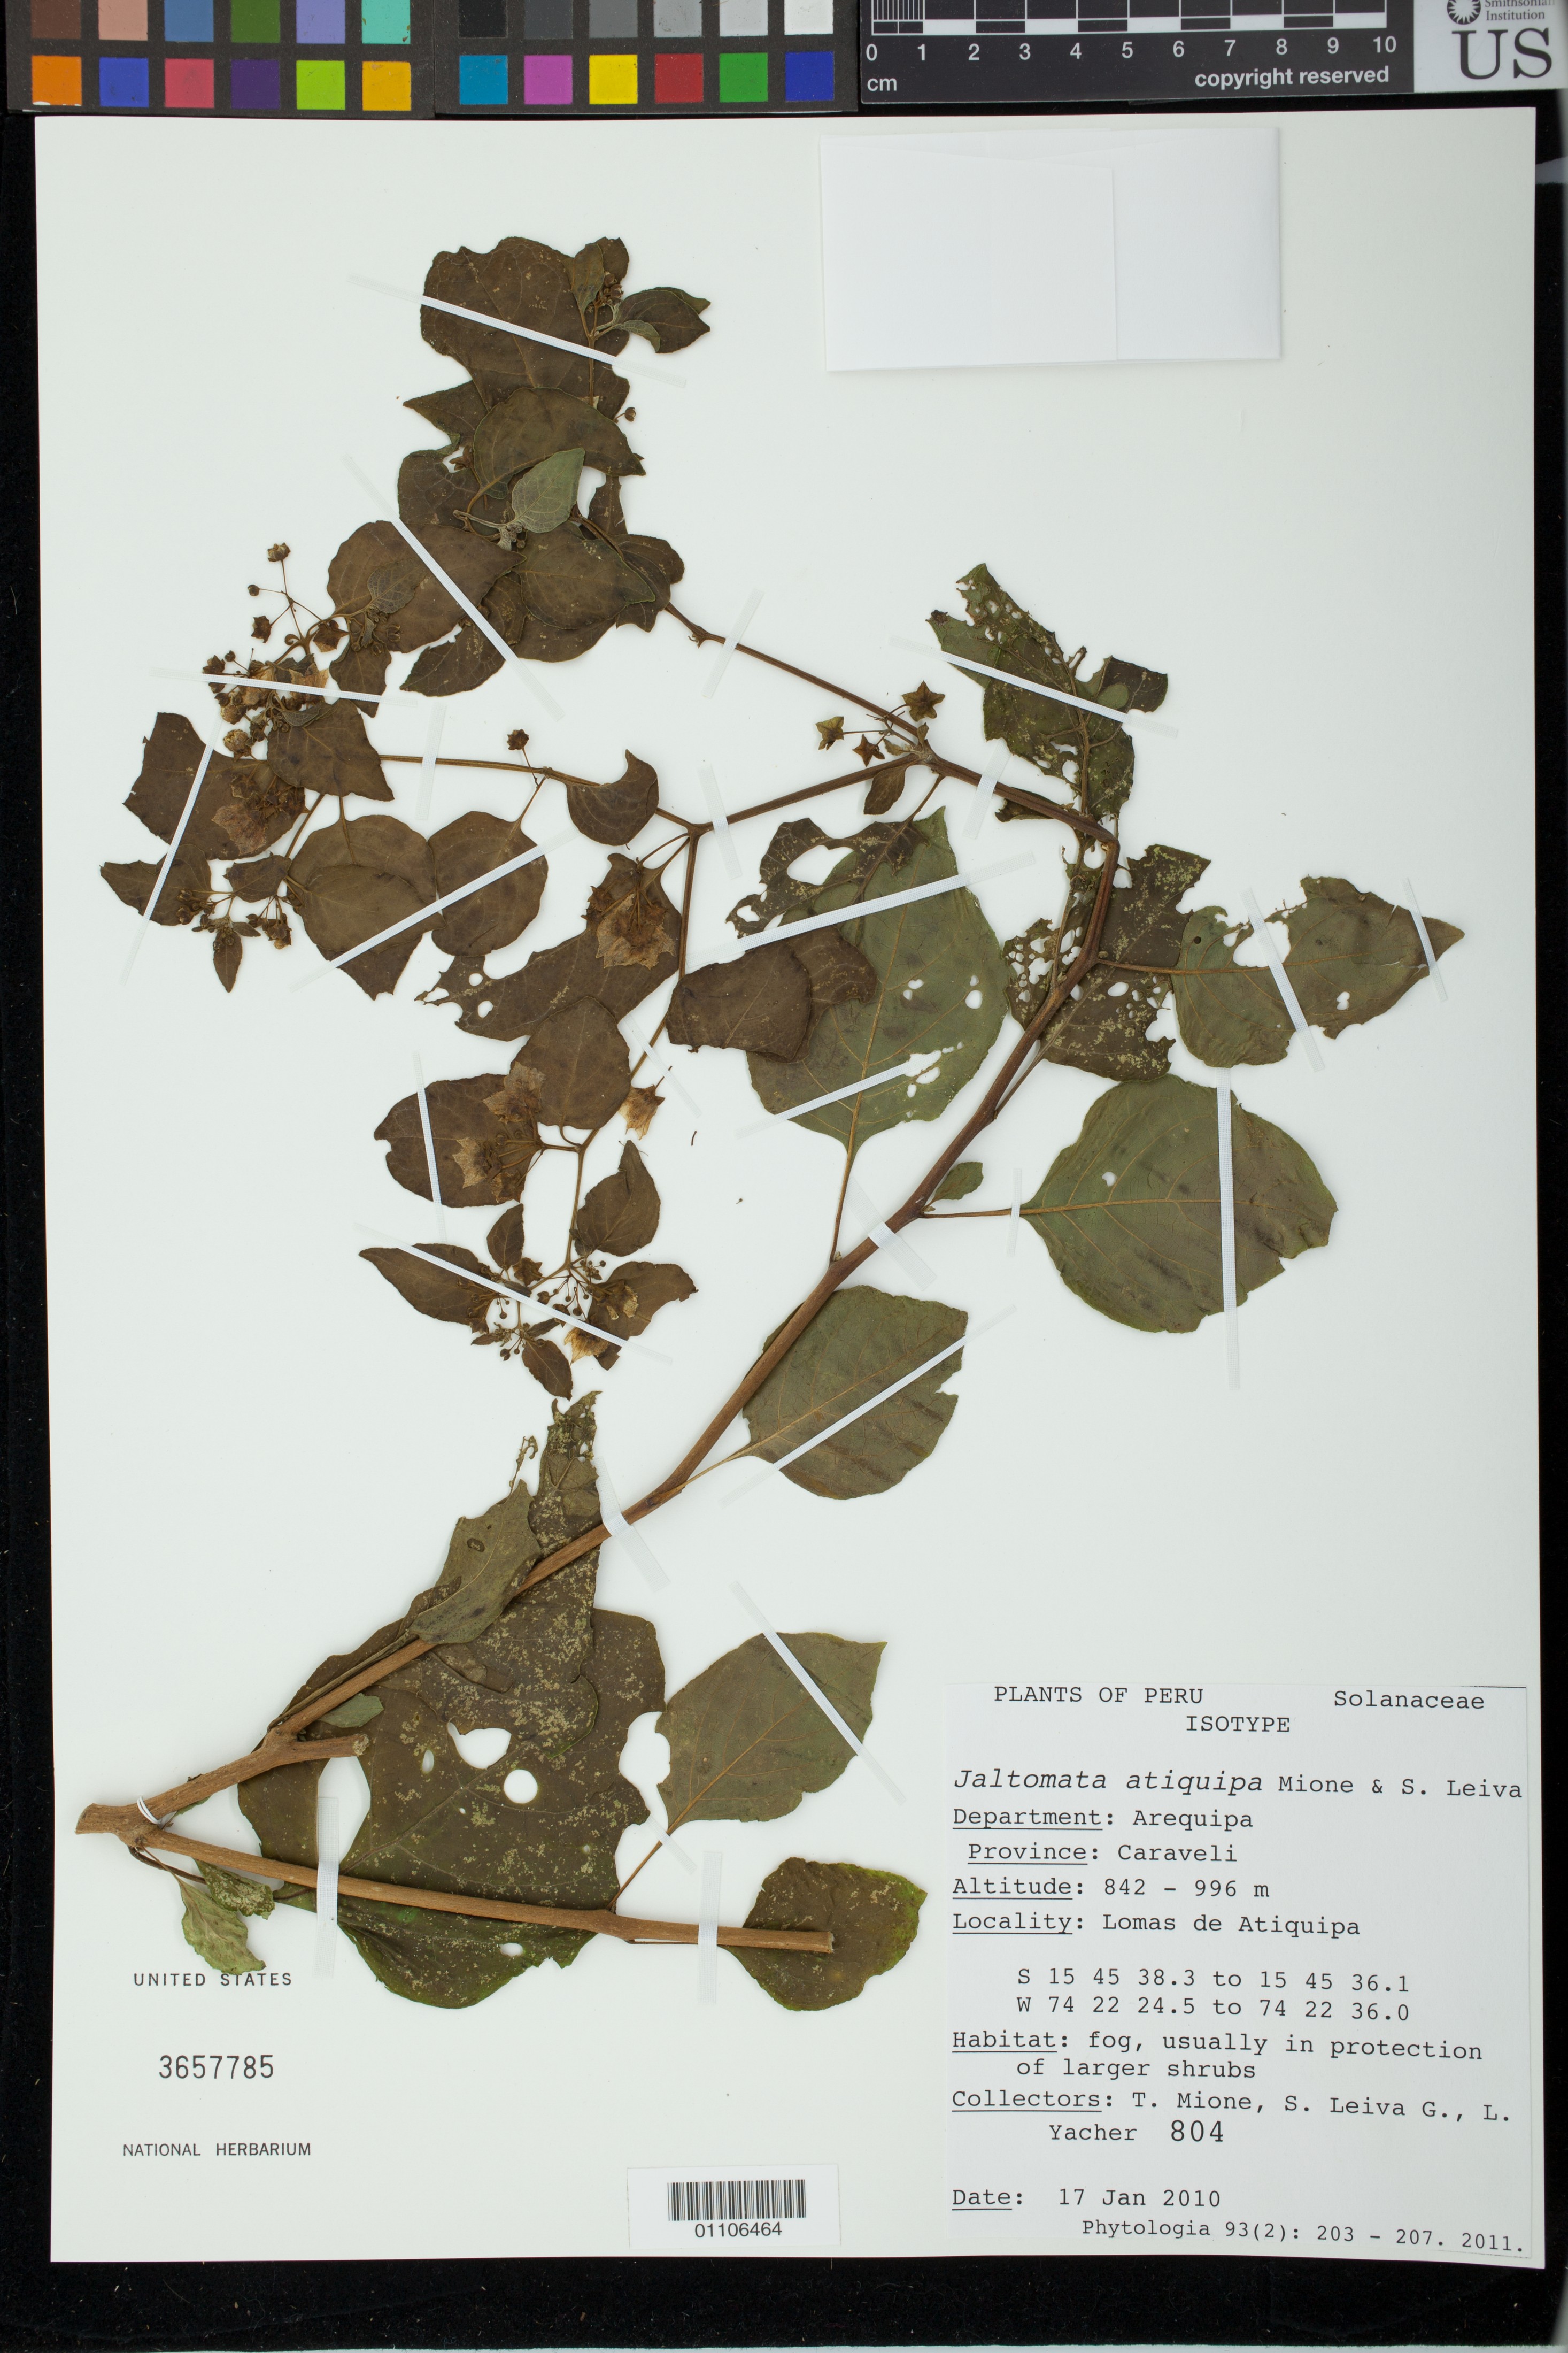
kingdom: Plantae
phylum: Tracheophyta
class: Magnoliopsida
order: Solanales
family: Solanaceae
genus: Jaltomata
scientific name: Jaltomata atiquipa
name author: Mione & S. Leiva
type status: Isotype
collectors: T. Mione, S. Leiva G. & L. Yacher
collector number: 804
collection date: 2010-01-17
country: Peru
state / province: Arequipa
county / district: Caravelí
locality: Lomas de Atiquipa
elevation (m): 842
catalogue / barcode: US 3657785